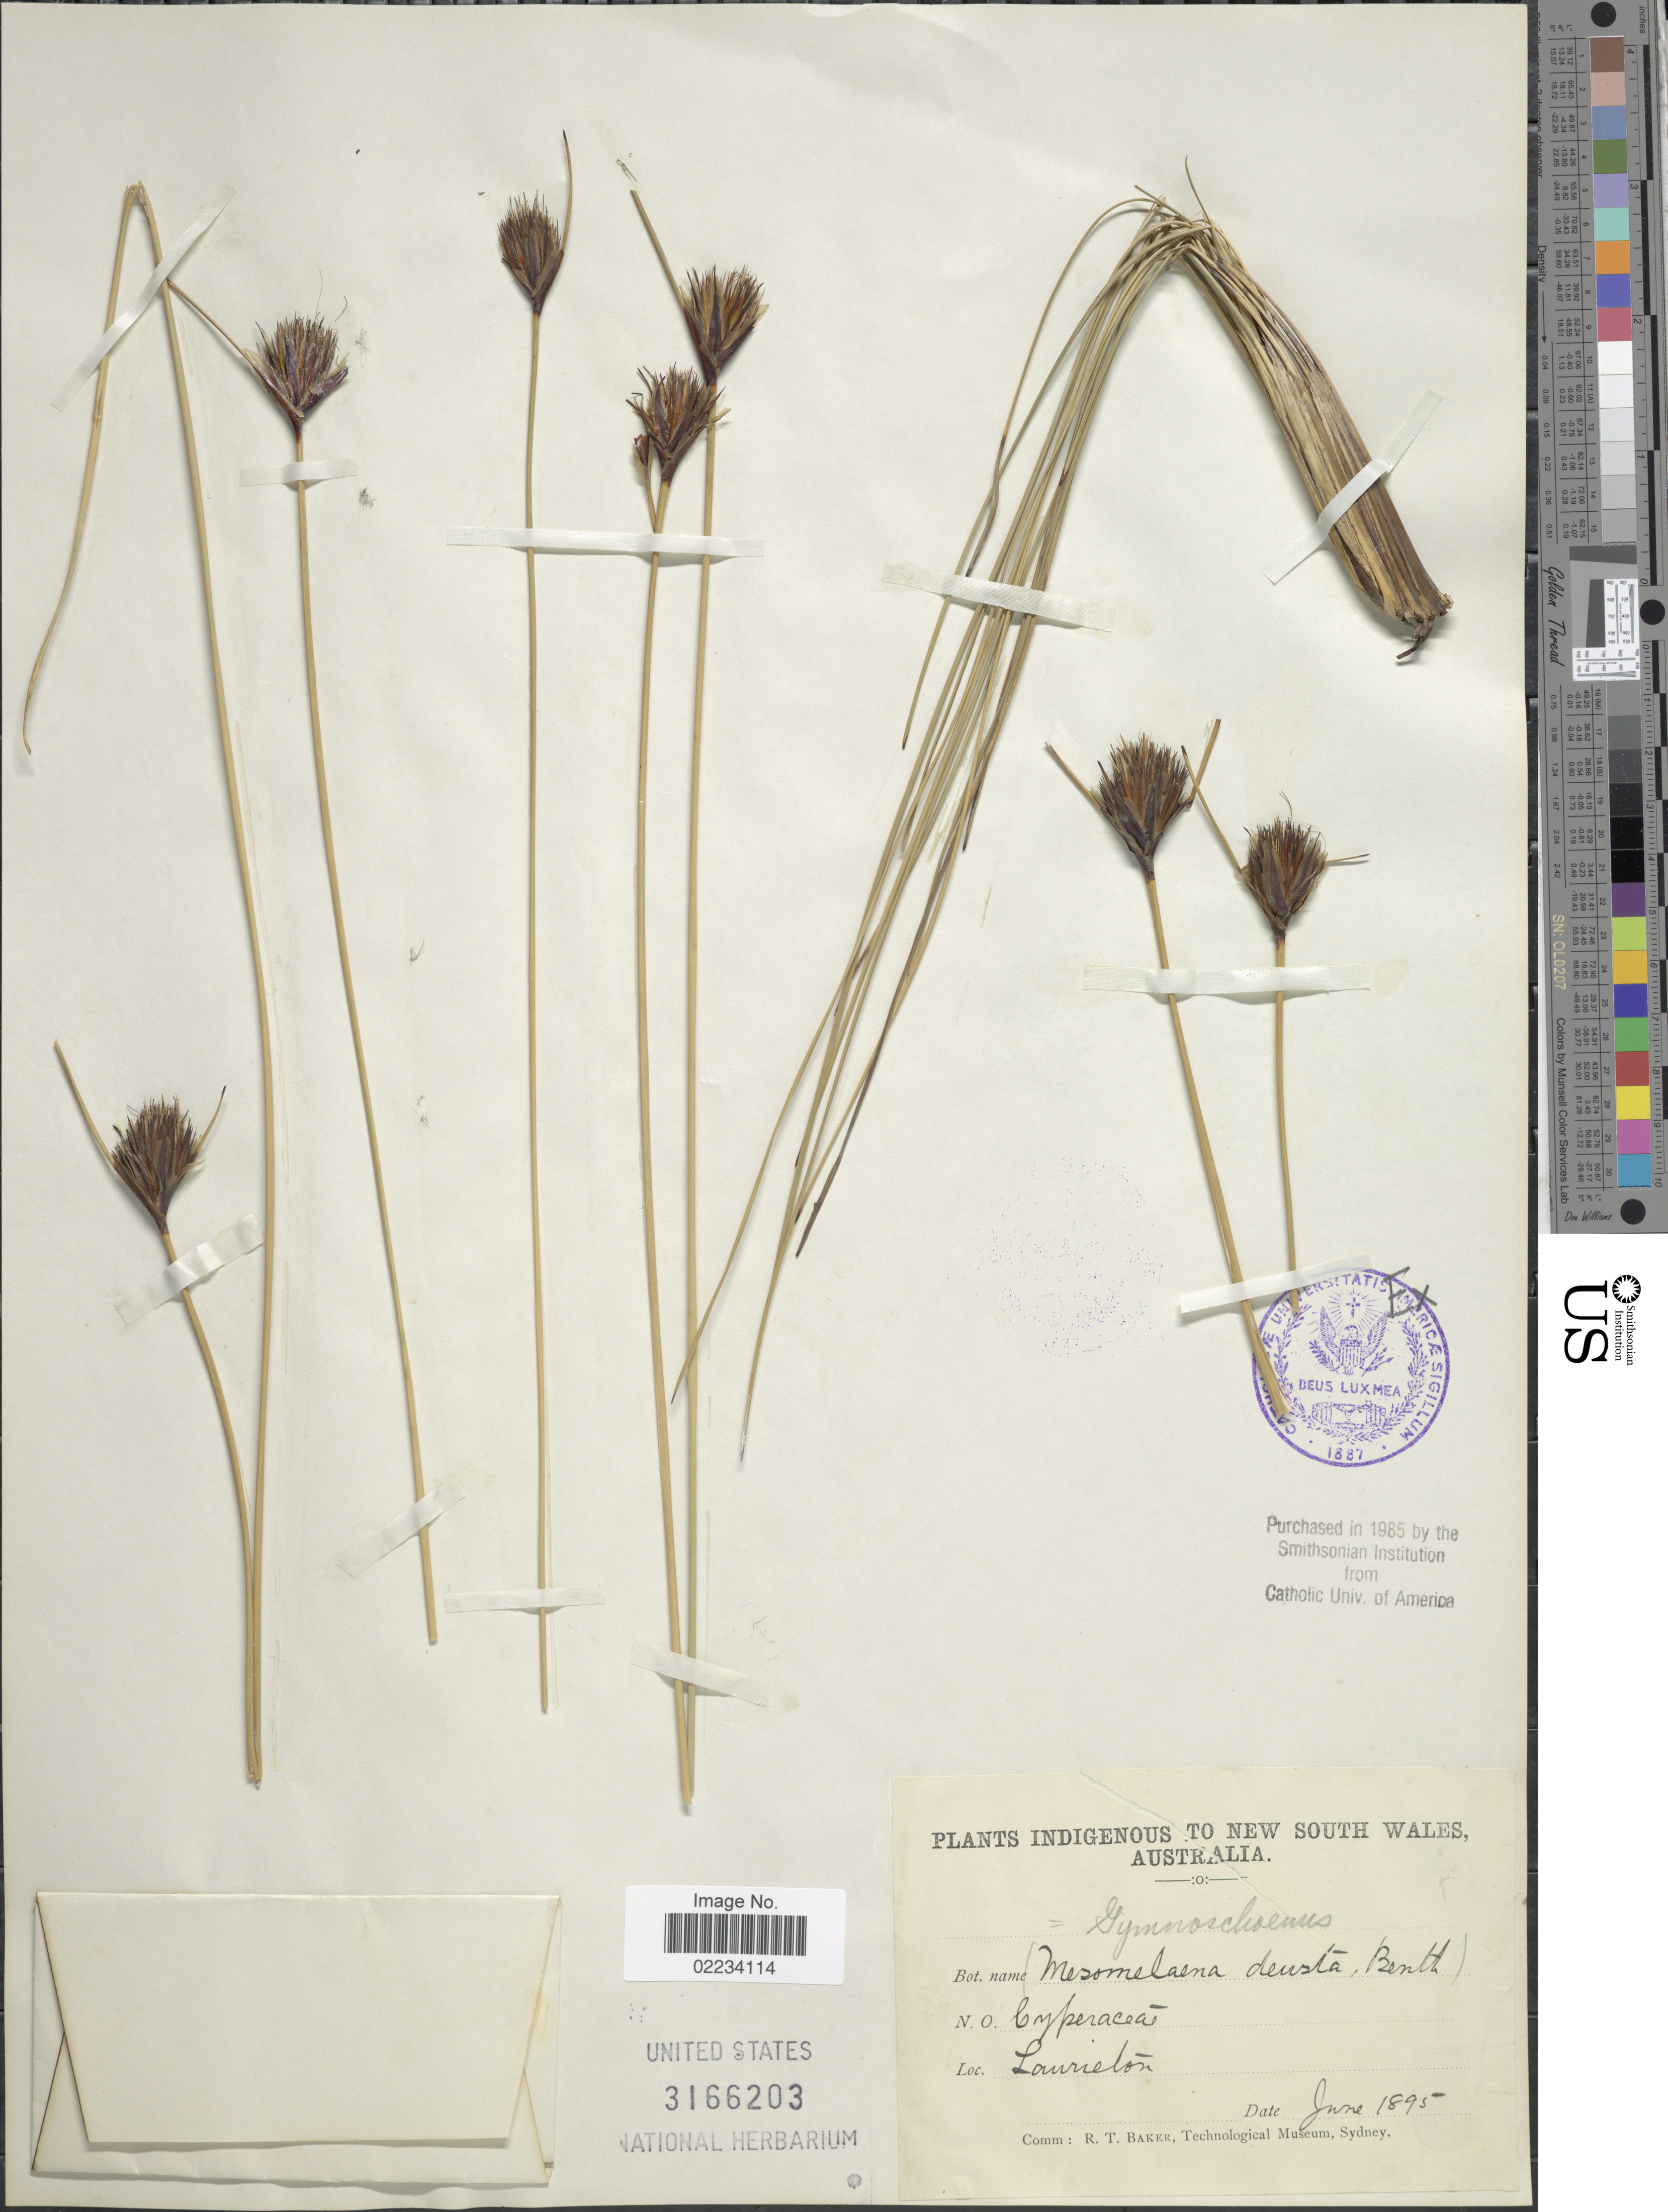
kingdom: Plantae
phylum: Tracheophyta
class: Liliopsida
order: Poales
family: Cyperaceae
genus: Ptilothrix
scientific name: Ptilothrix deusta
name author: (R. Br.) K.L. Wilson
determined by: Strong, Mark T., (BOT), Smithsonian Institution - National Museum of Natural History (UNITED STATES)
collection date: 1895-06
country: Australia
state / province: New South Wales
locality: Lauriston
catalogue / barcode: US 3166203